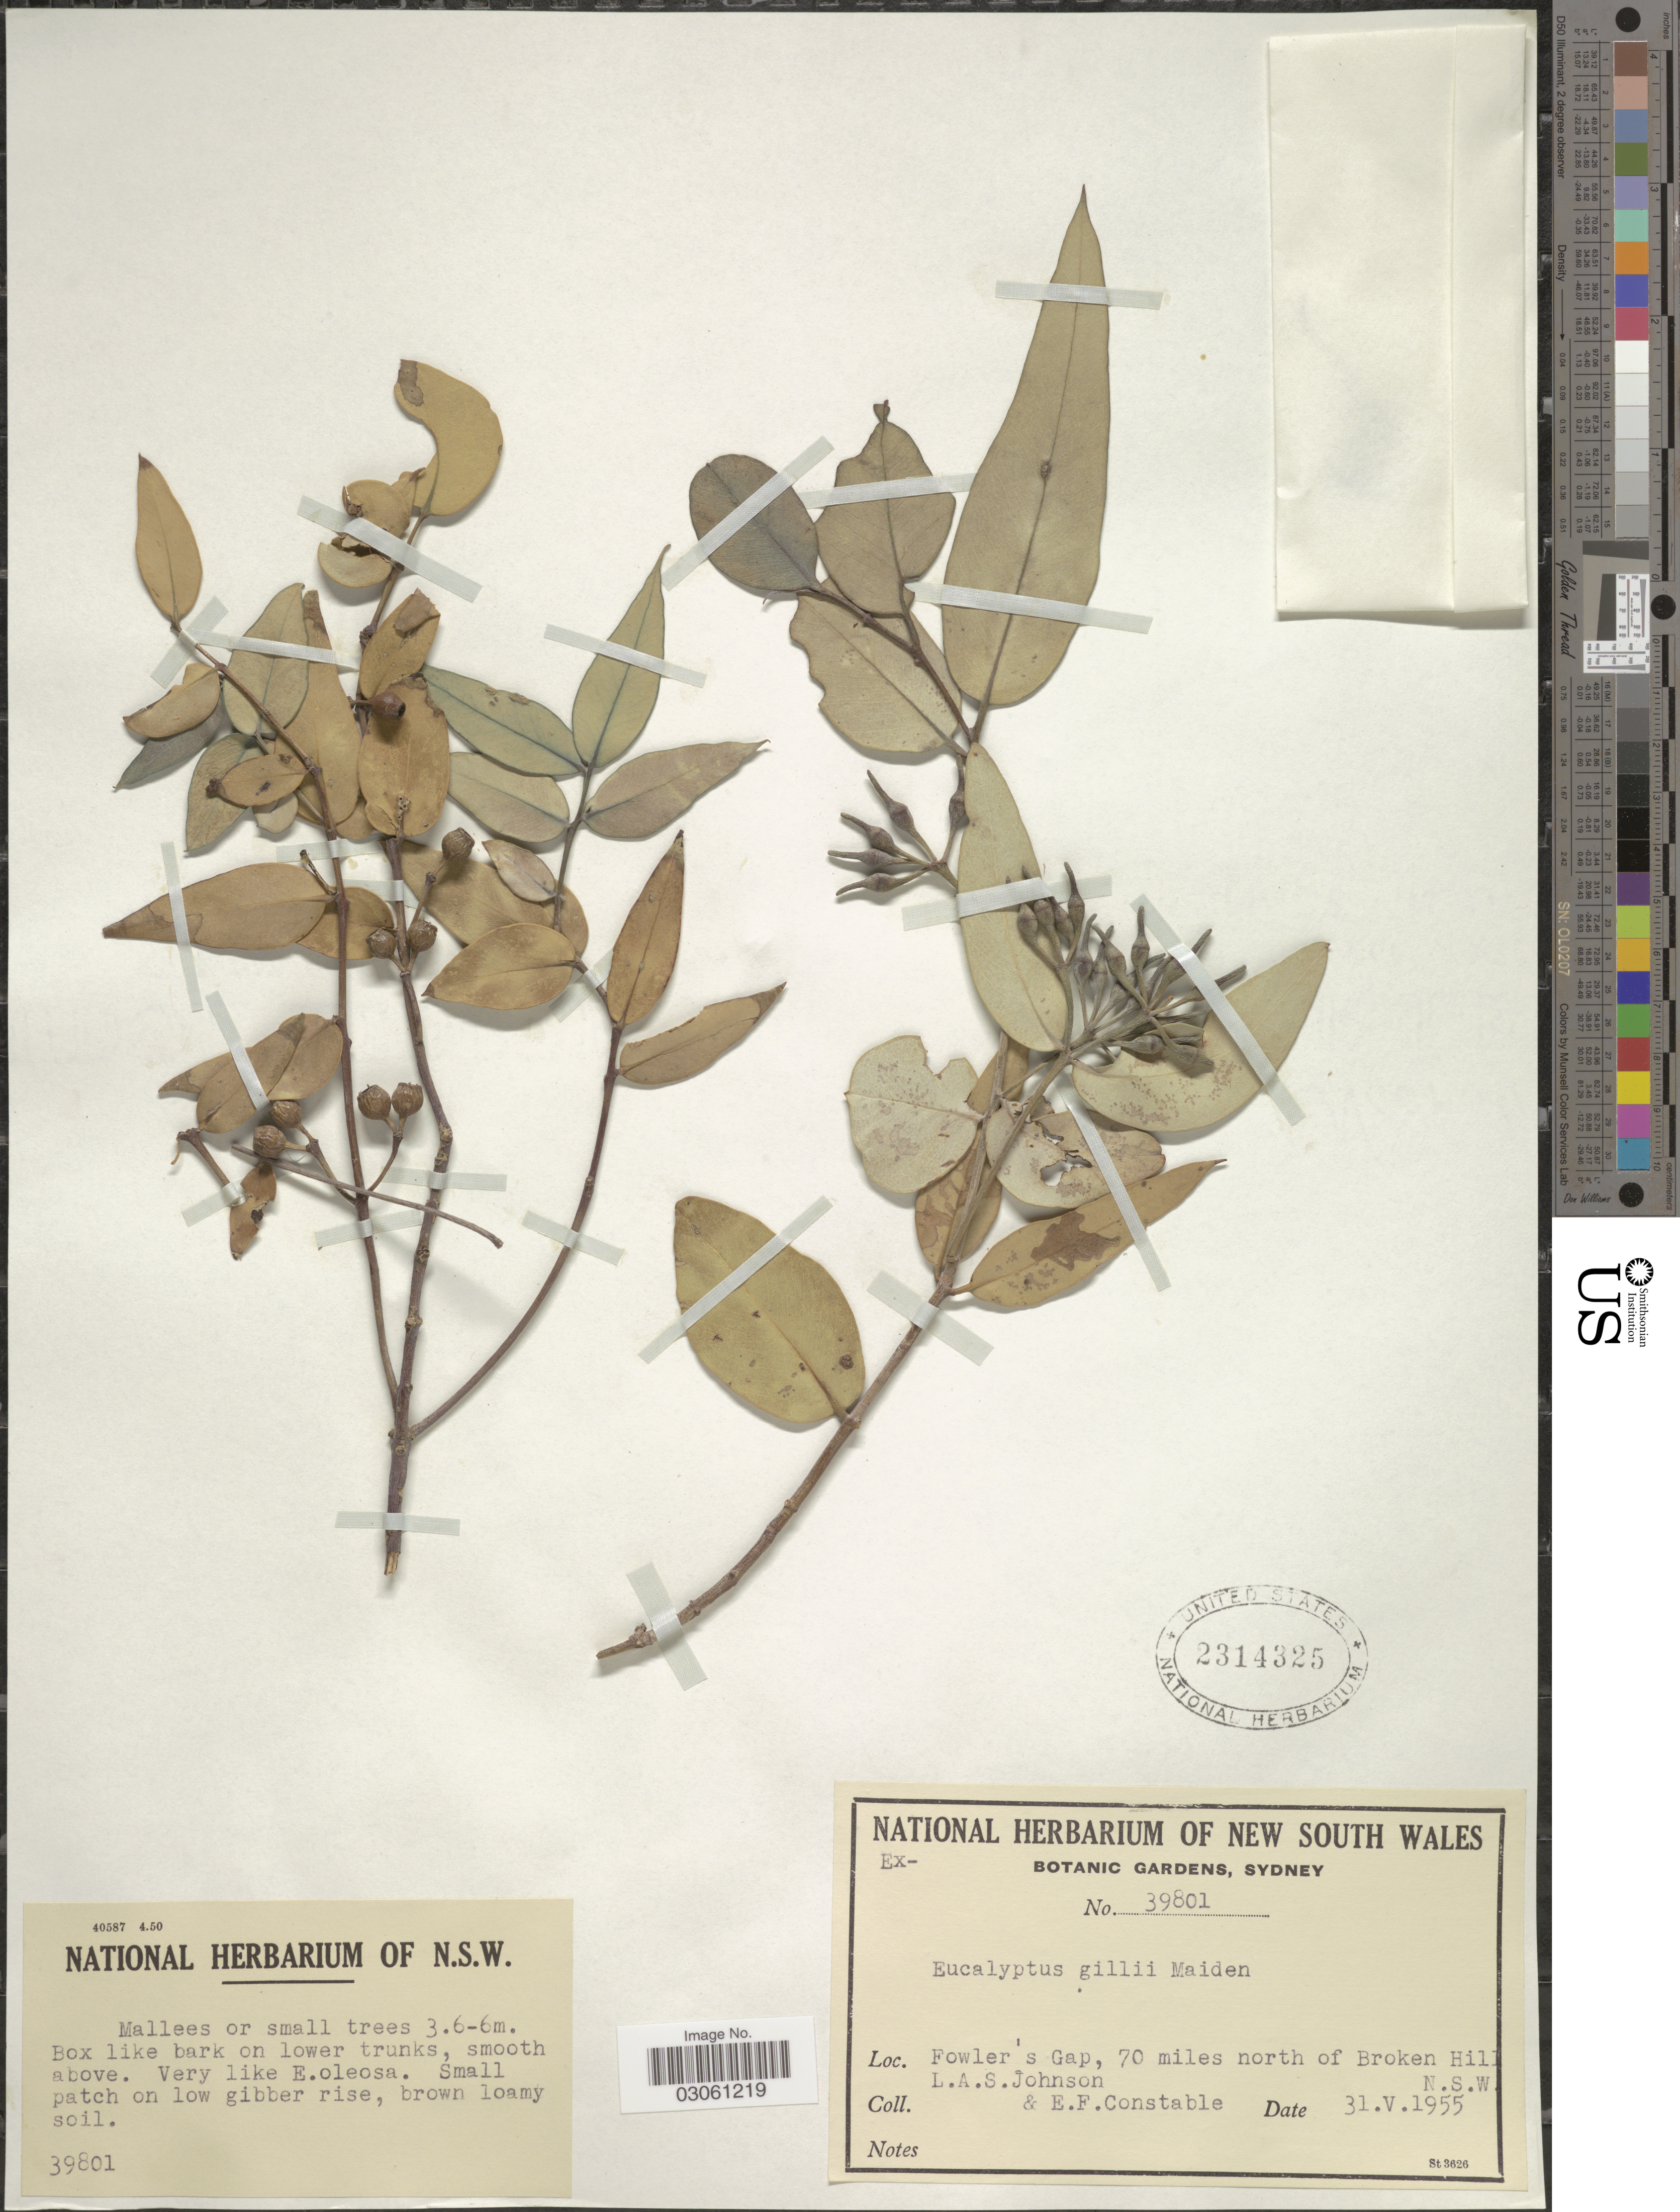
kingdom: Plantae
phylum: Tracheophyta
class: Magnoliopsida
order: Myrtales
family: Myrtaceae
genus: Eucalyptus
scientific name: Eucalyptus gillii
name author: Maiden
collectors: L. A. S. Johnson & E. F. Constable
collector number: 39801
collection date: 1955-05-31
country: Australia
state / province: New South Wales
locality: Fowler's Gap, 70 miles north of Broken Hill. N.S.W.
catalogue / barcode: US 2314325